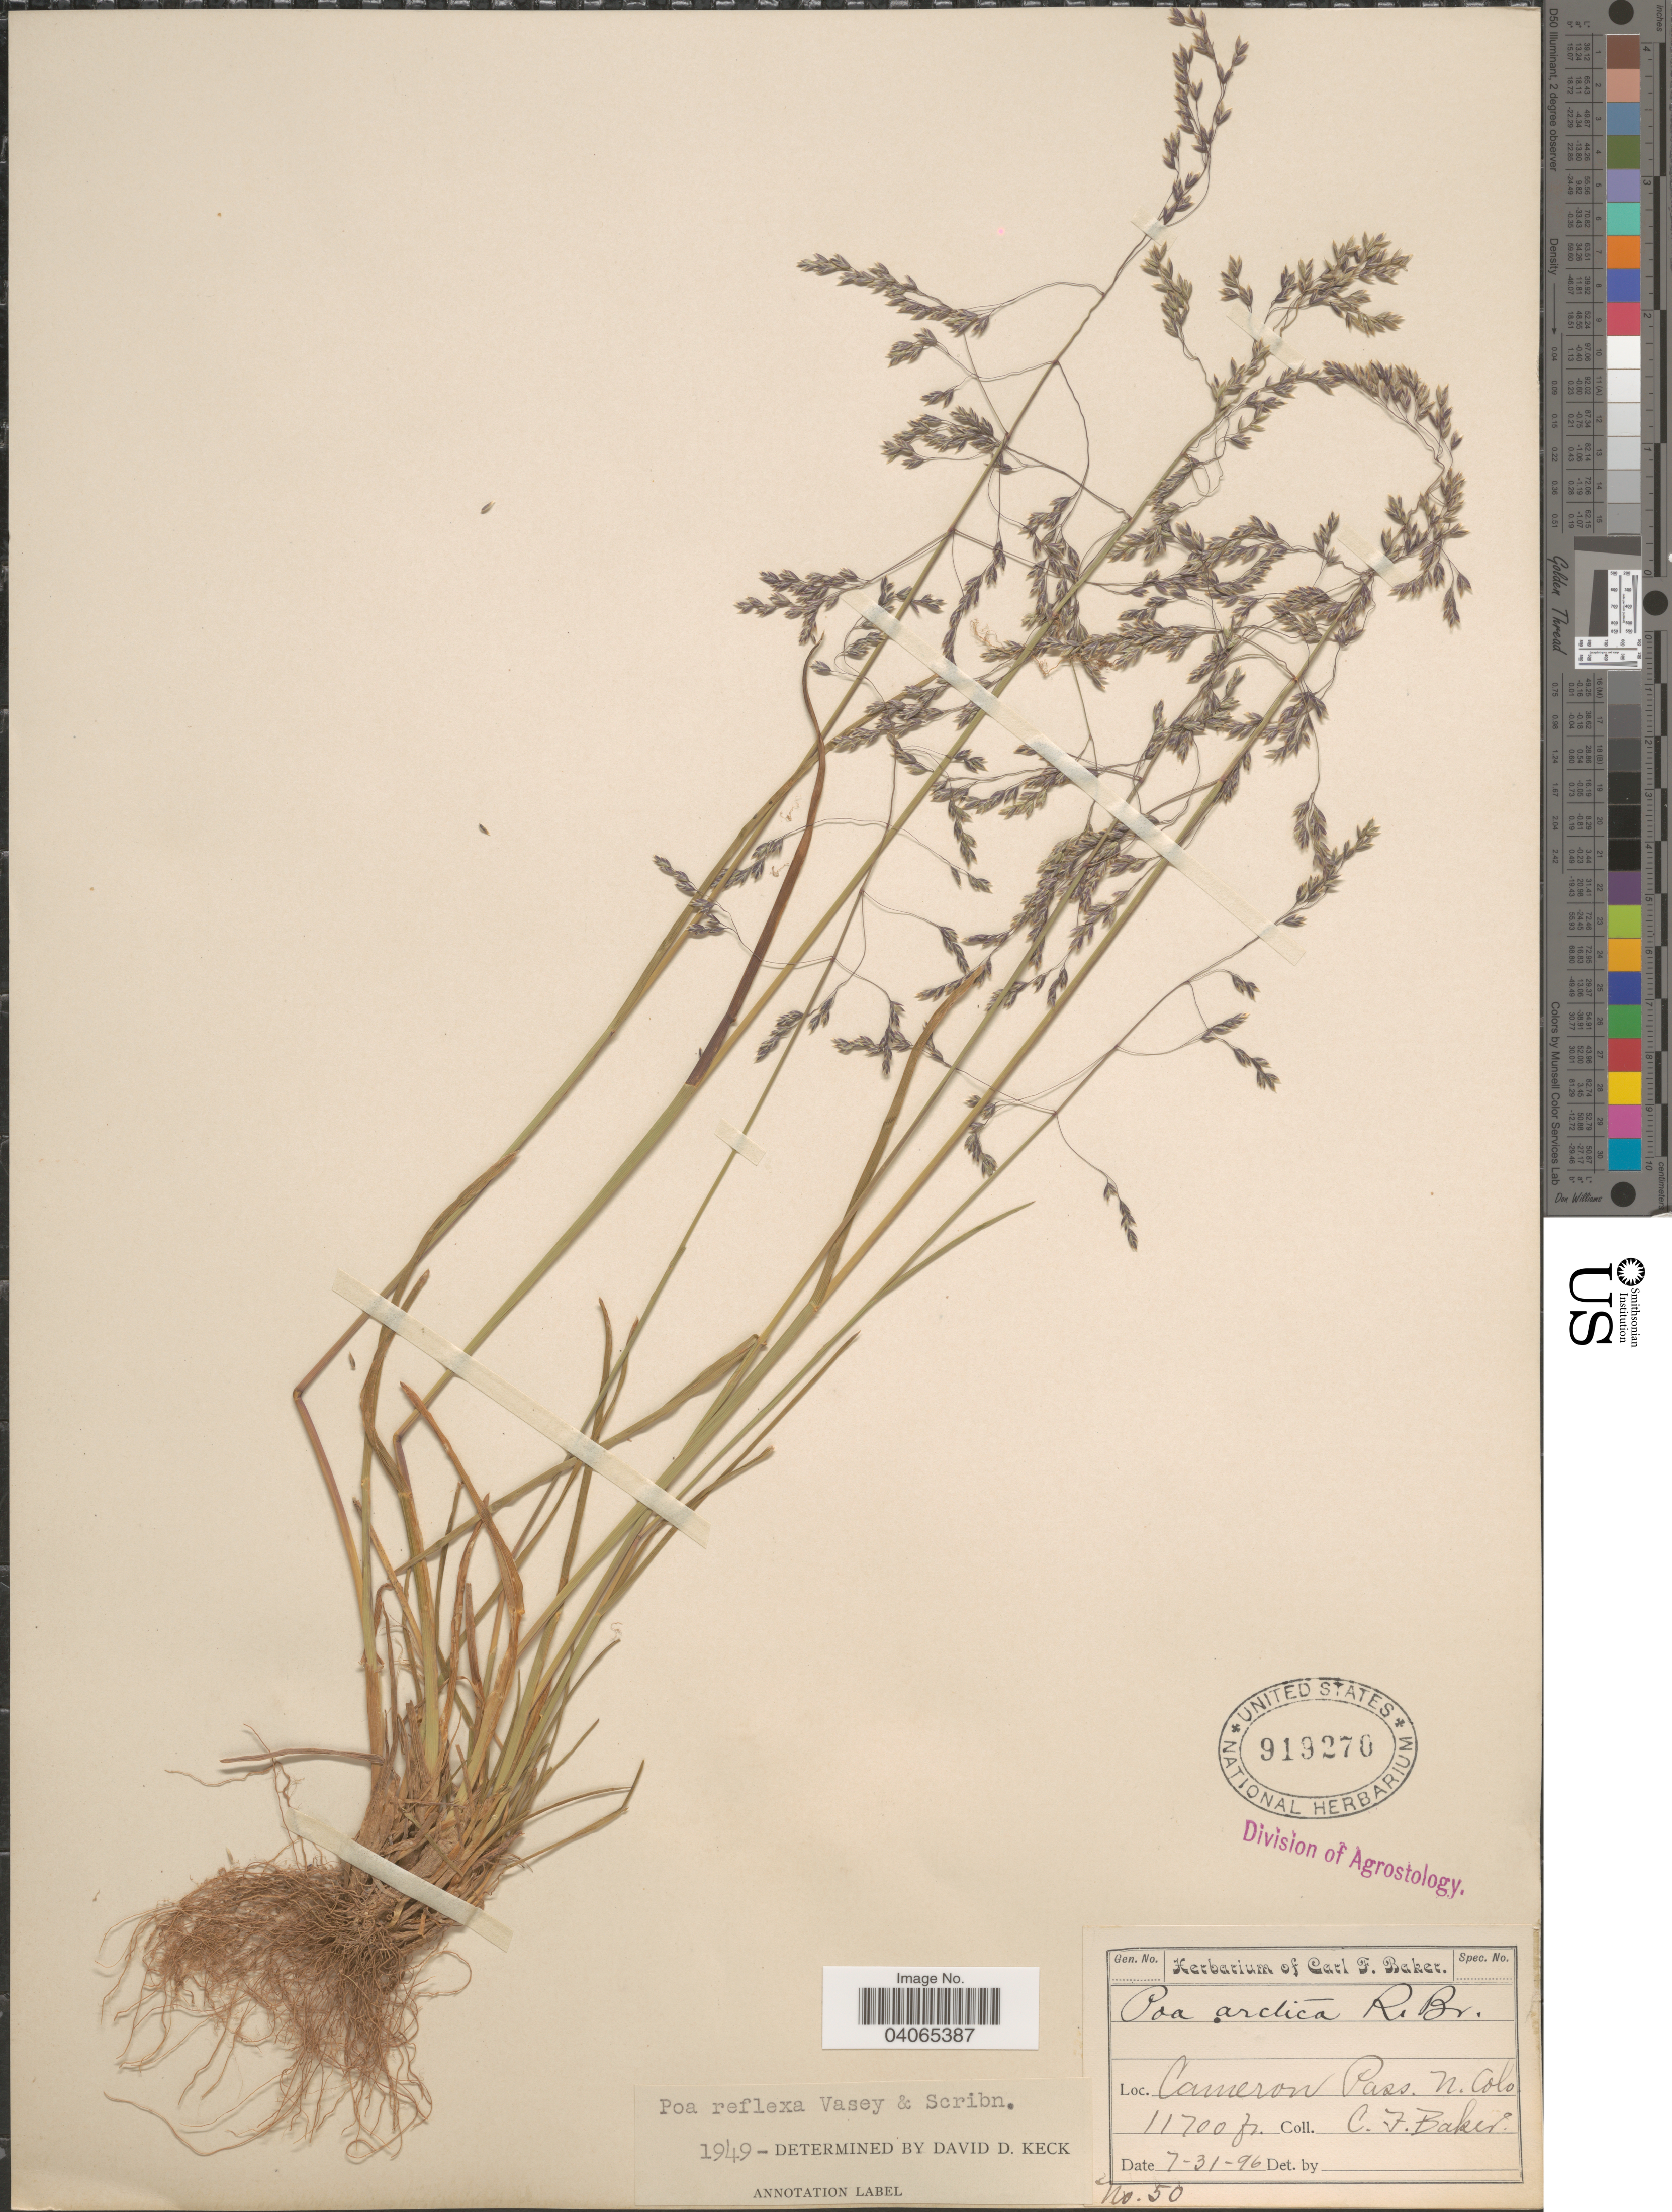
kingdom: Plantae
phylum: Tracheophyta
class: Liliopsida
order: Poales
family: Poaceae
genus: Poa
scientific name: Poa reflexa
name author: Vasey & Scribn.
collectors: C. F. Baker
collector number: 50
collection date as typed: Transcribed d/m/y: 31/7/96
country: United States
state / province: Colorado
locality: Cameron Pass. N. Colo.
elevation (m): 3566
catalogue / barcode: US 919270